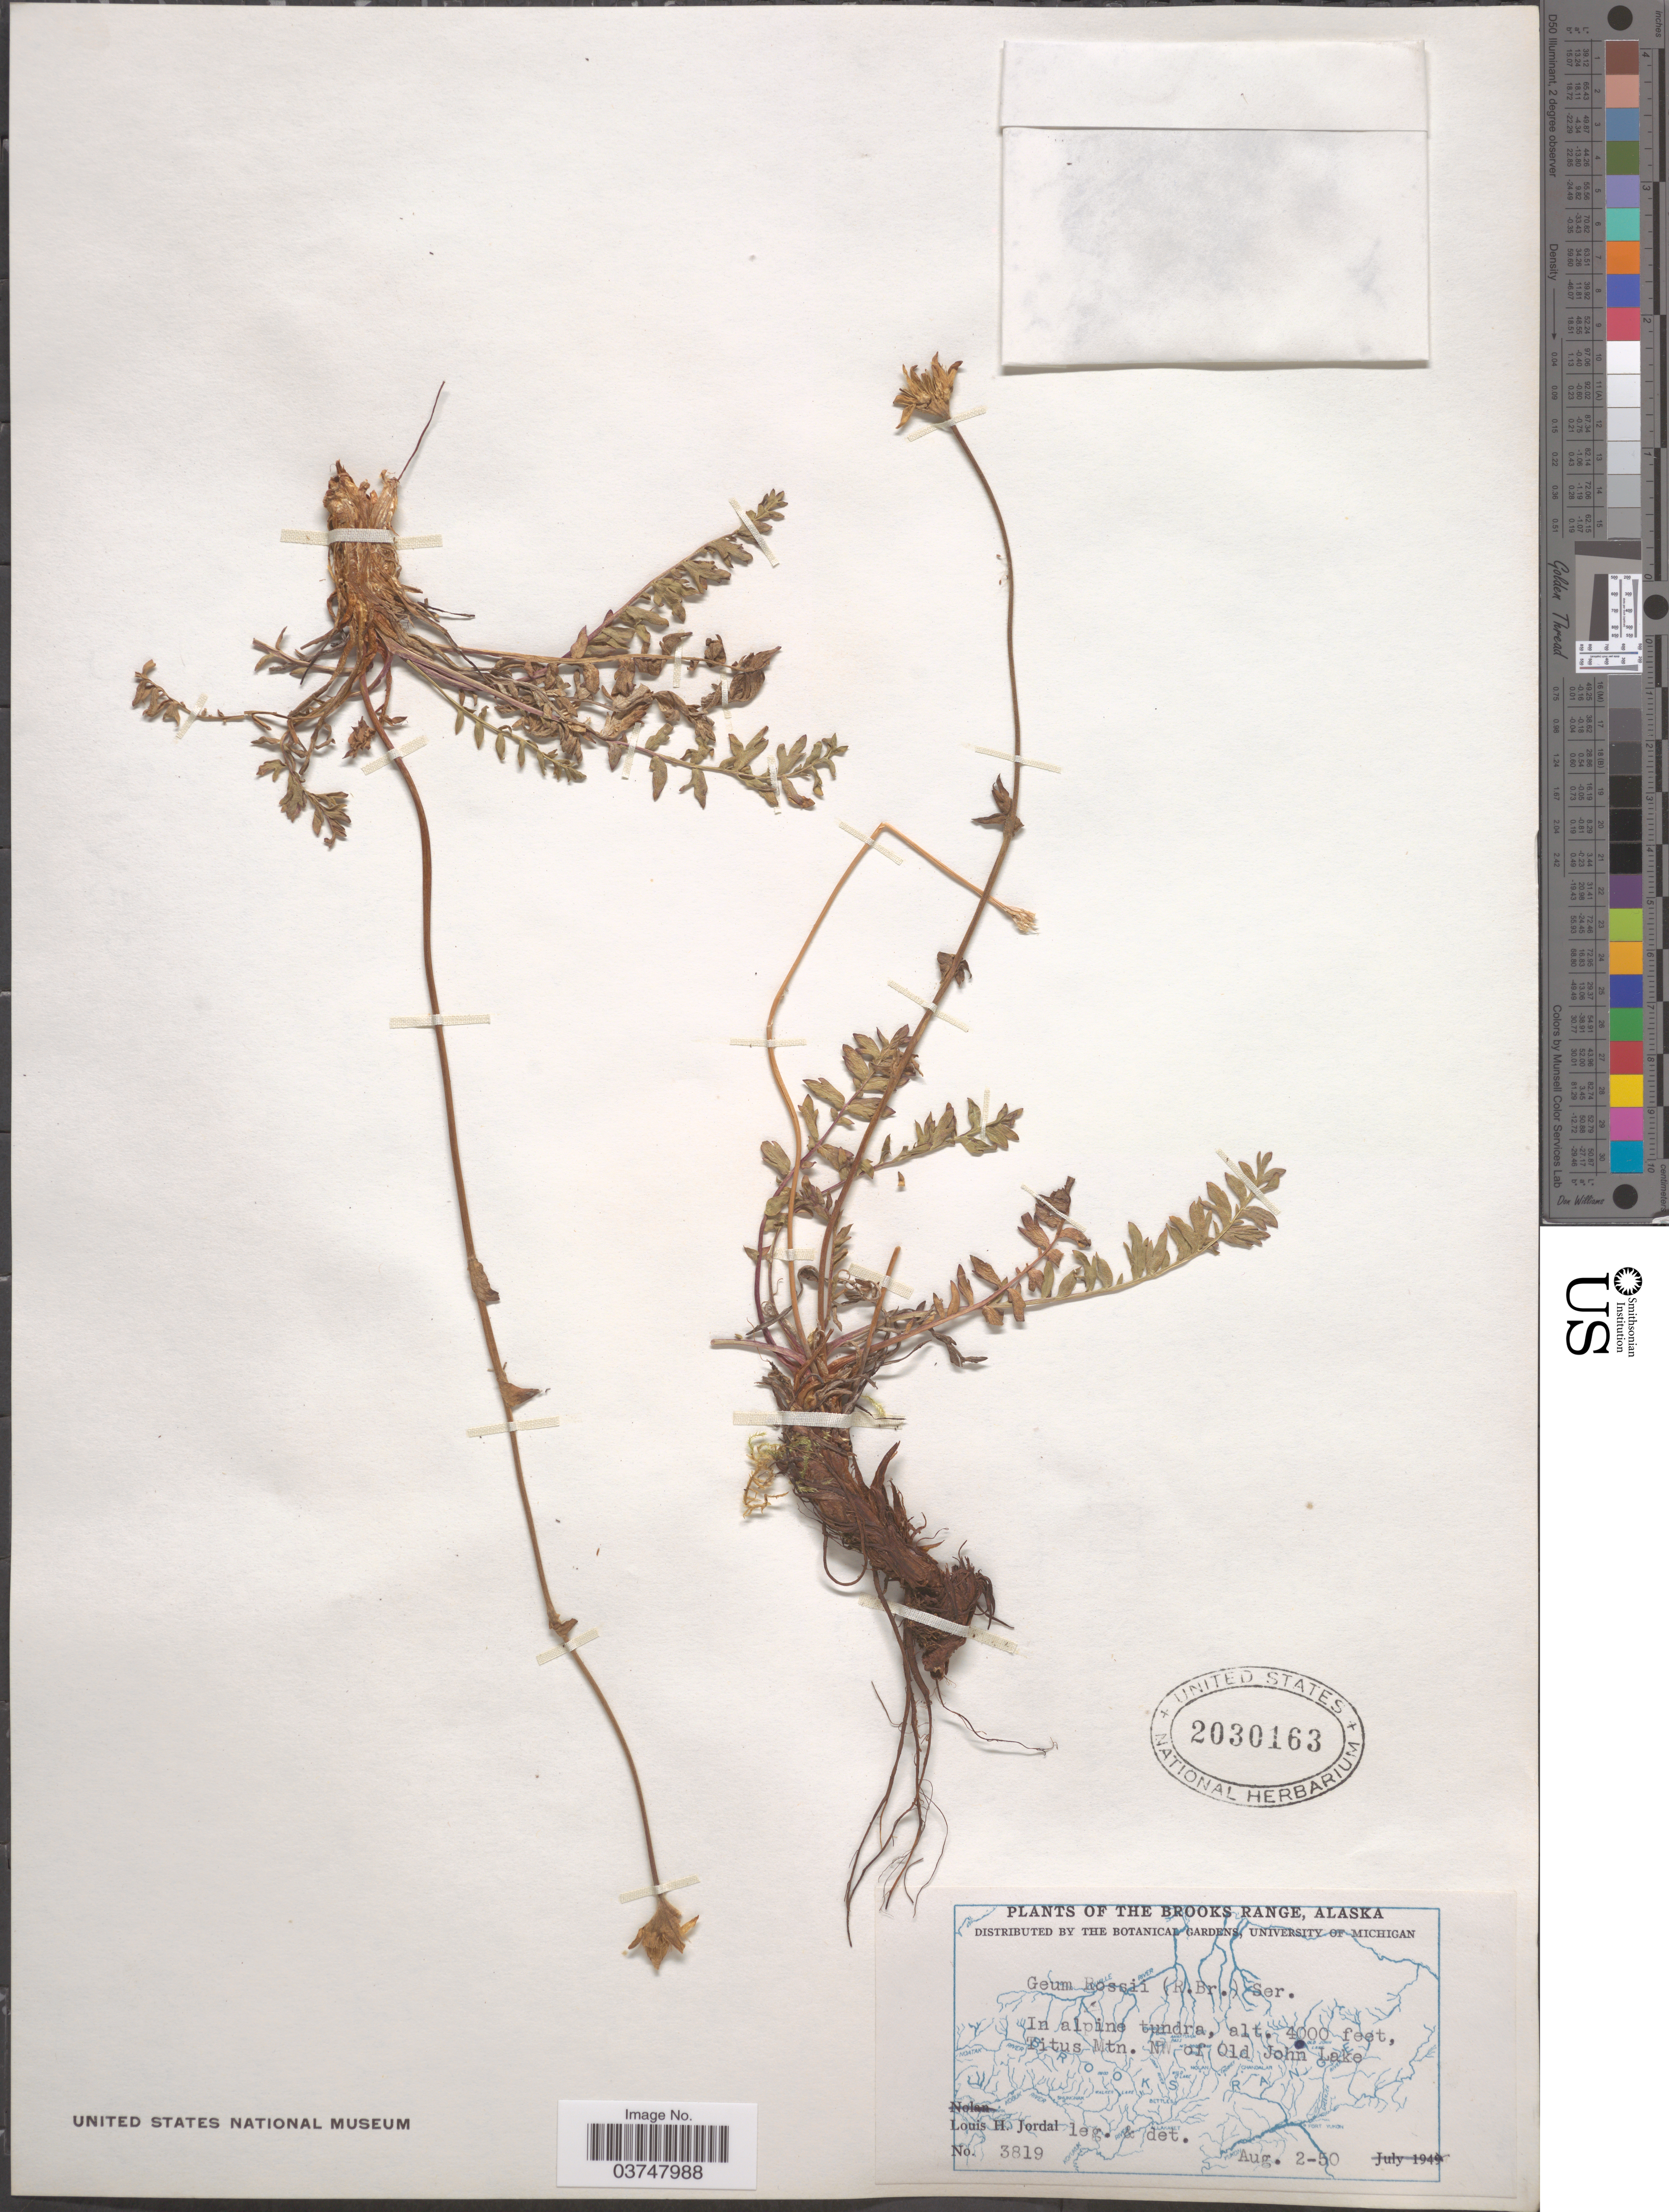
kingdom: Plantae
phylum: Tracheophyta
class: Magnoliopsida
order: Rosales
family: Rosaceae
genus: Geum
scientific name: Geum rossii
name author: (R. Br.) Ser.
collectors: L. Jordal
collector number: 3819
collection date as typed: Transcribed d/m/y: 2/8/50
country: United States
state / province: Alaska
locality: Brooks Range. In alpine tundra. Pitus Mtn. NW of Old John Lake.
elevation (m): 1219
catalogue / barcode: US 2030163